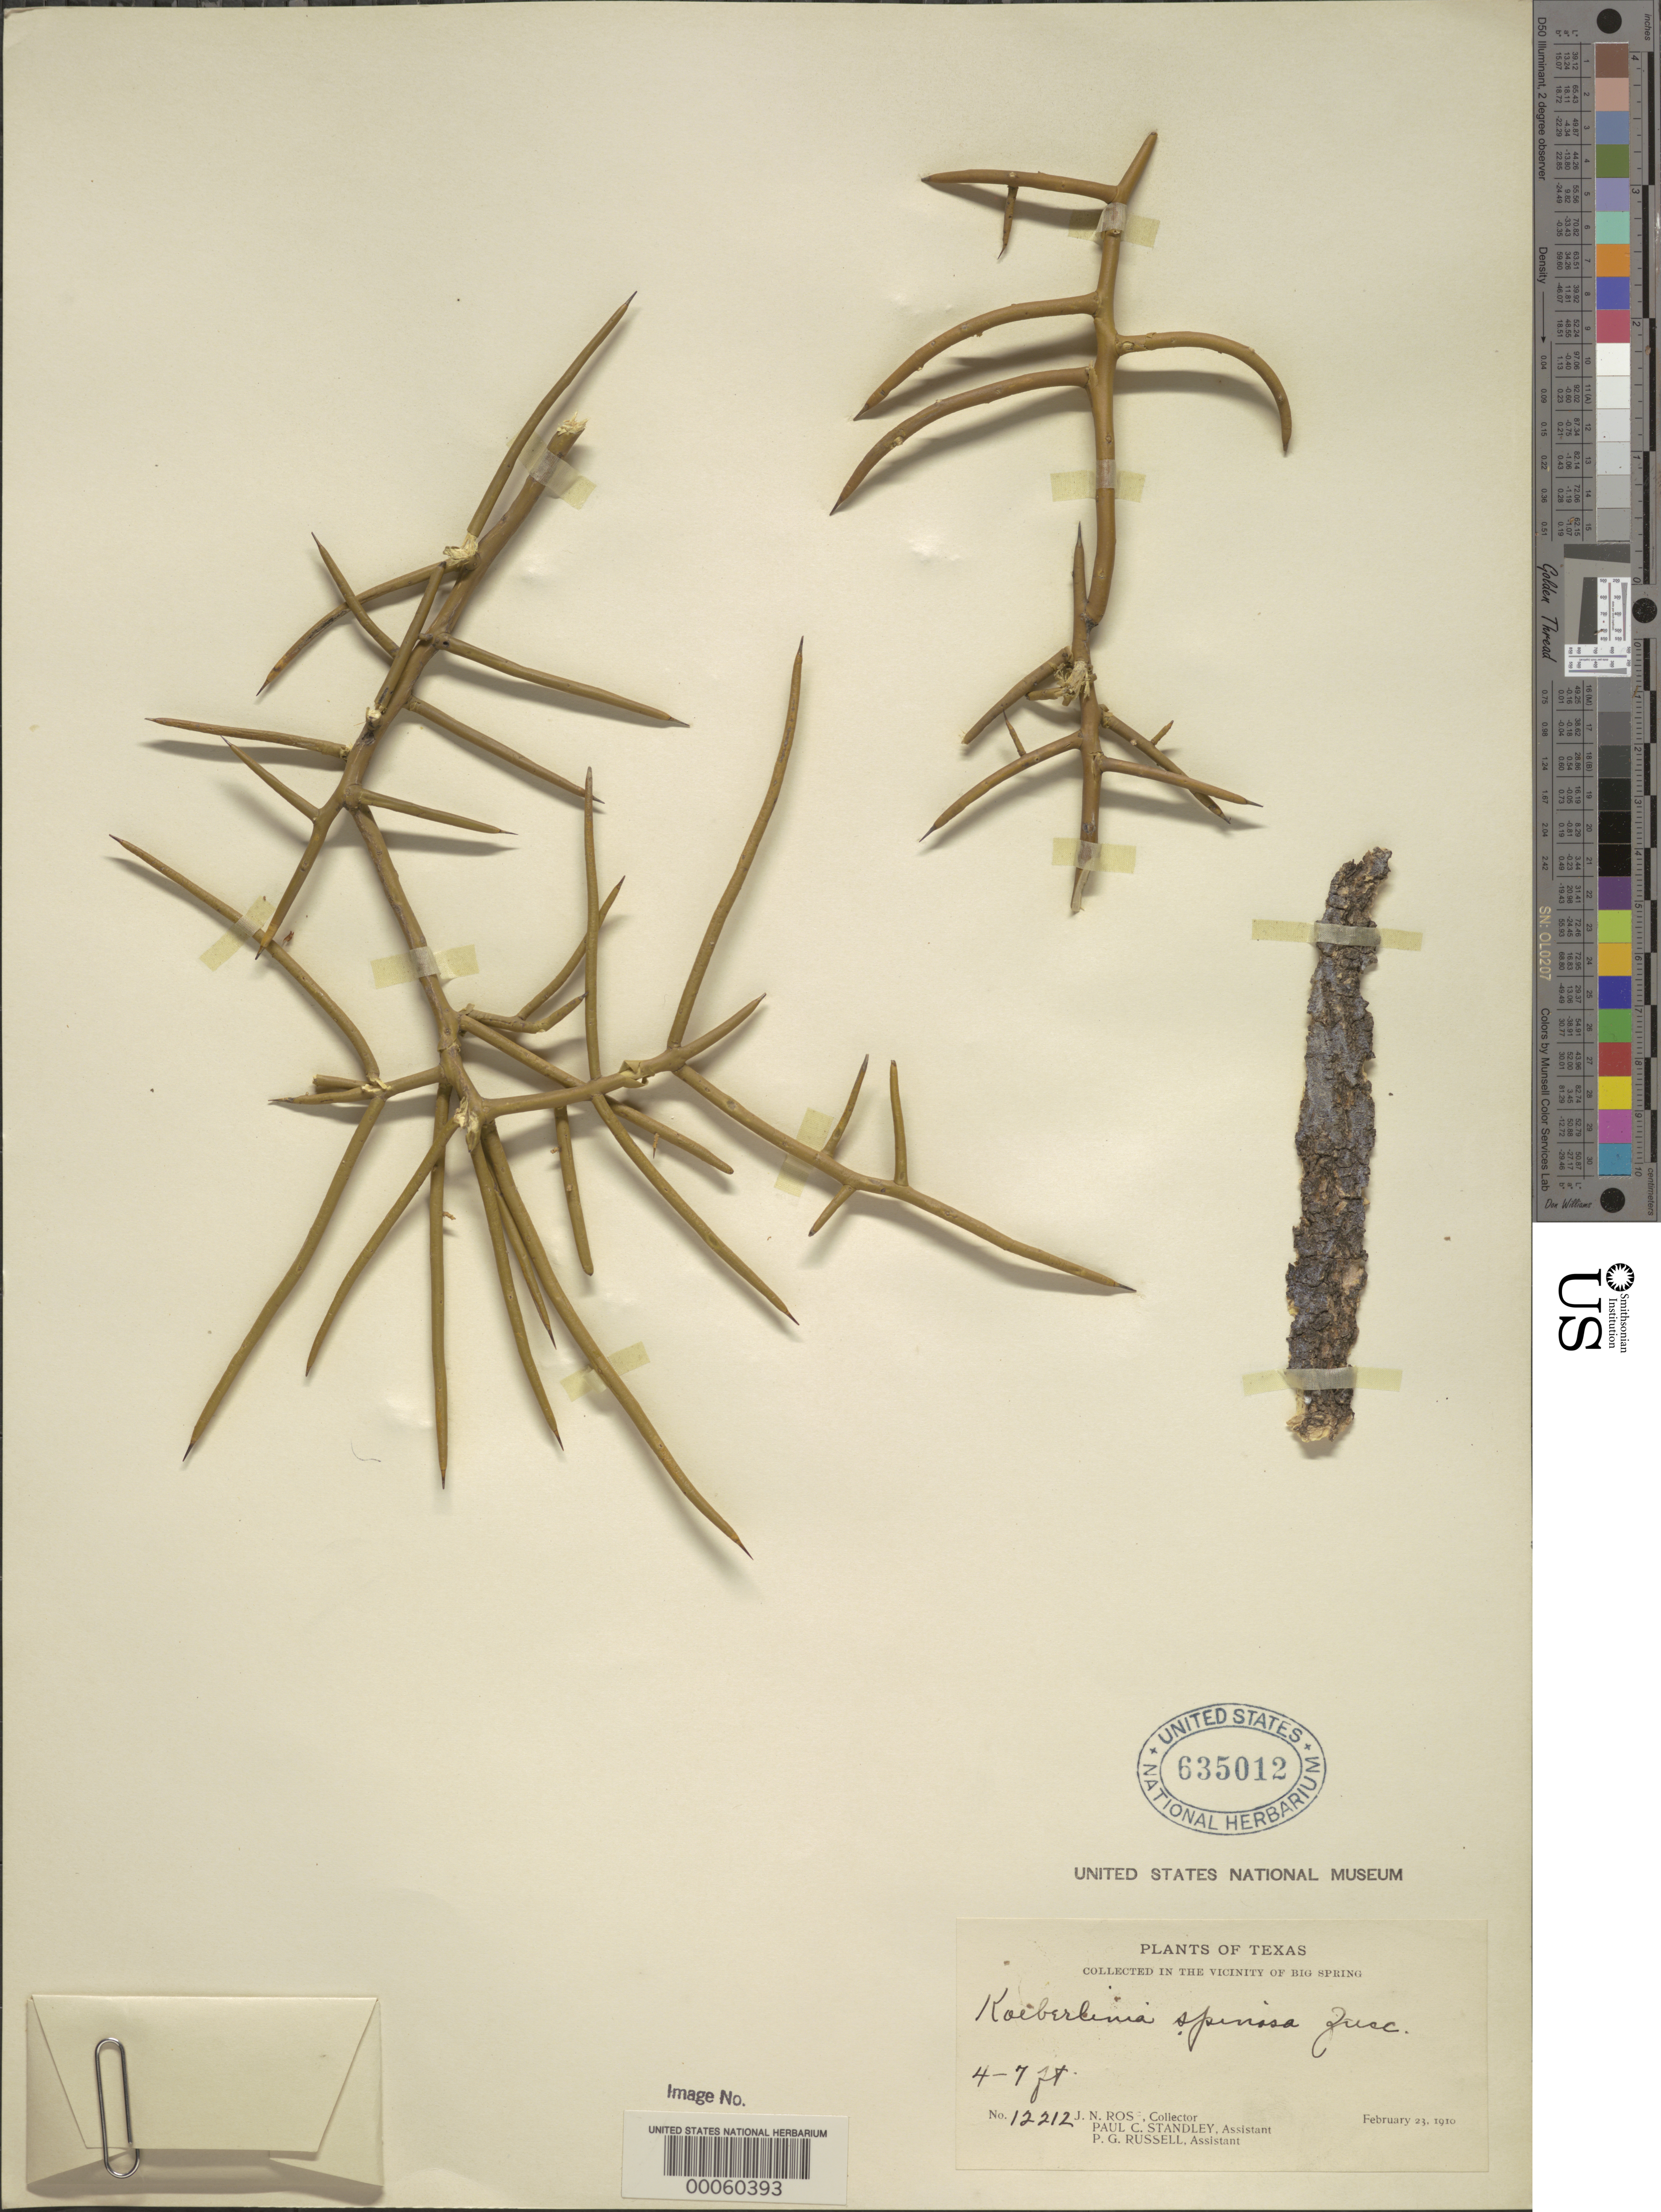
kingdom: Plantae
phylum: Tracheophyta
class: Magnoliopsida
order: Brassicales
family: Koeberliniaceae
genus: Koeberlinia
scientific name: Koeberlinia spinosa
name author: Zucc.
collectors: J. N. Rose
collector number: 12212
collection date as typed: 23 Feb 1910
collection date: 1910-02-23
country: United States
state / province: Texas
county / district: Howard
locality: Big springs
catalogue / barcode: US 635012